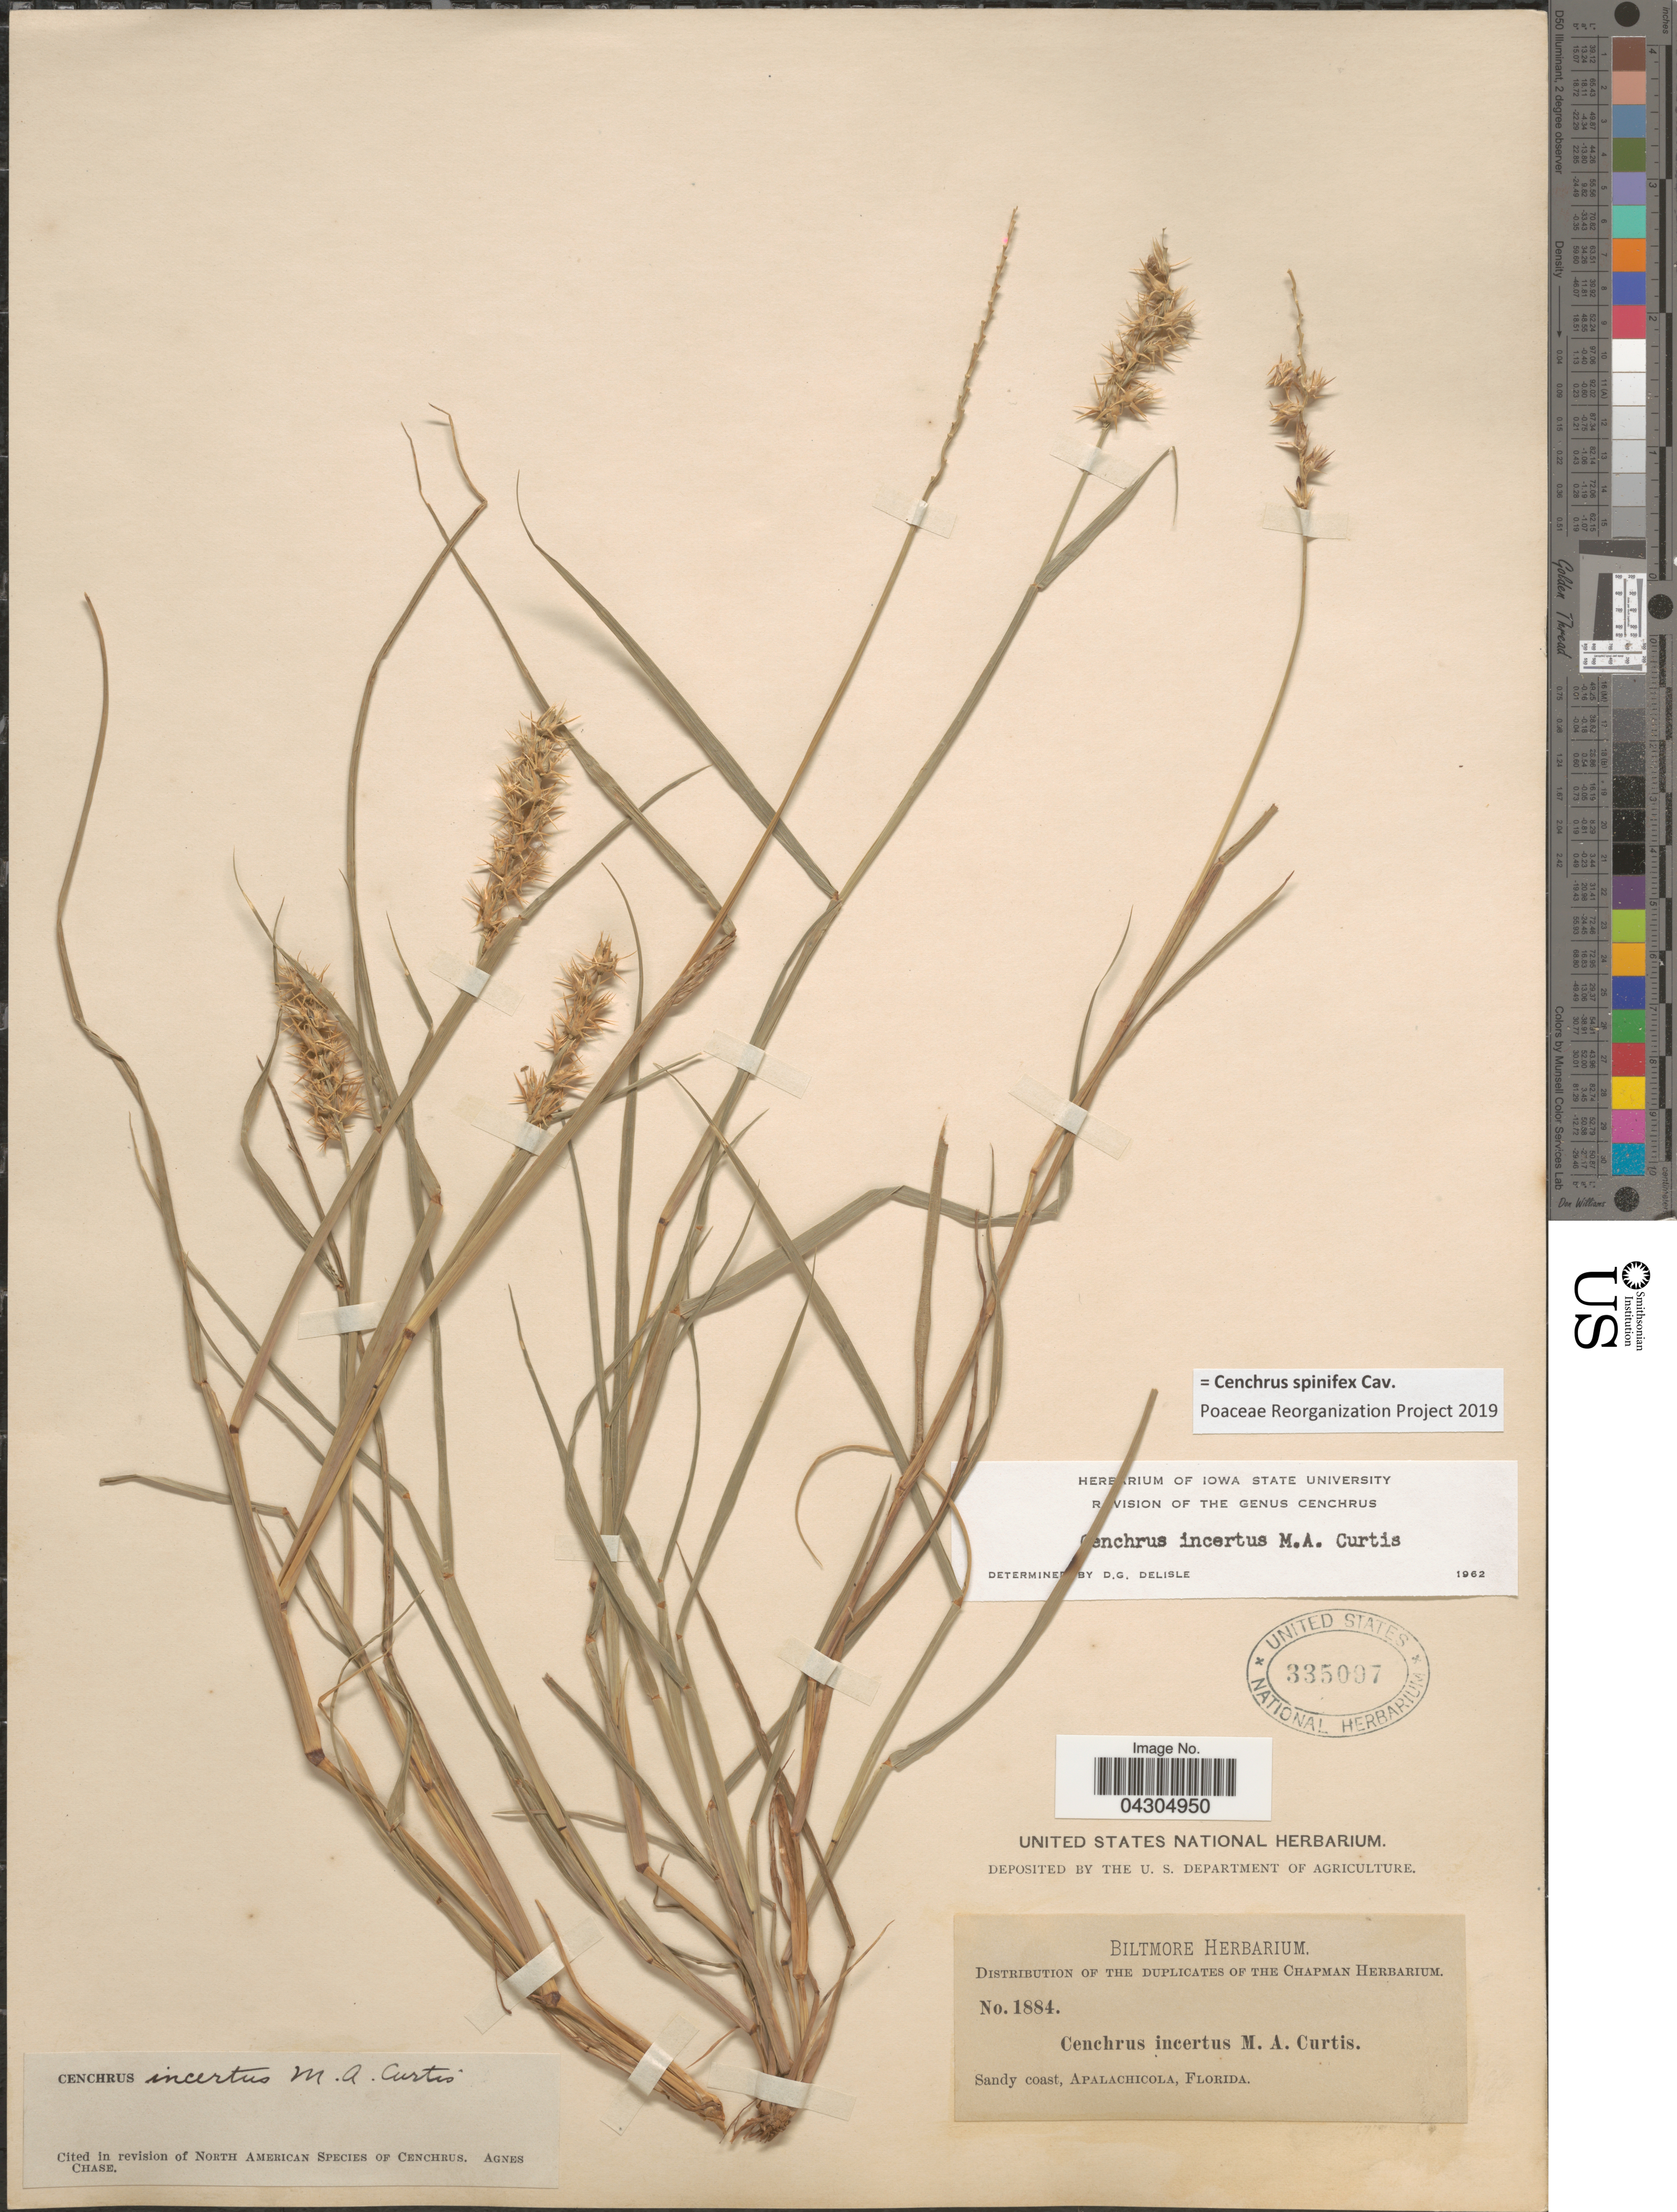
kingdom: Plantae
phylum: Tracheophyta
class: Liliopsida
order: Poales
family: Poaceae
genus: Cenchrus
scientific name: Cenchrus spinifex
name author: Cav.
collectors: ex herb. Biltmore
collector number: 1884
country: United States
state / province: Florida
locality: Sandy coast, Apalachicola.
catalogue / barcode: US 335097